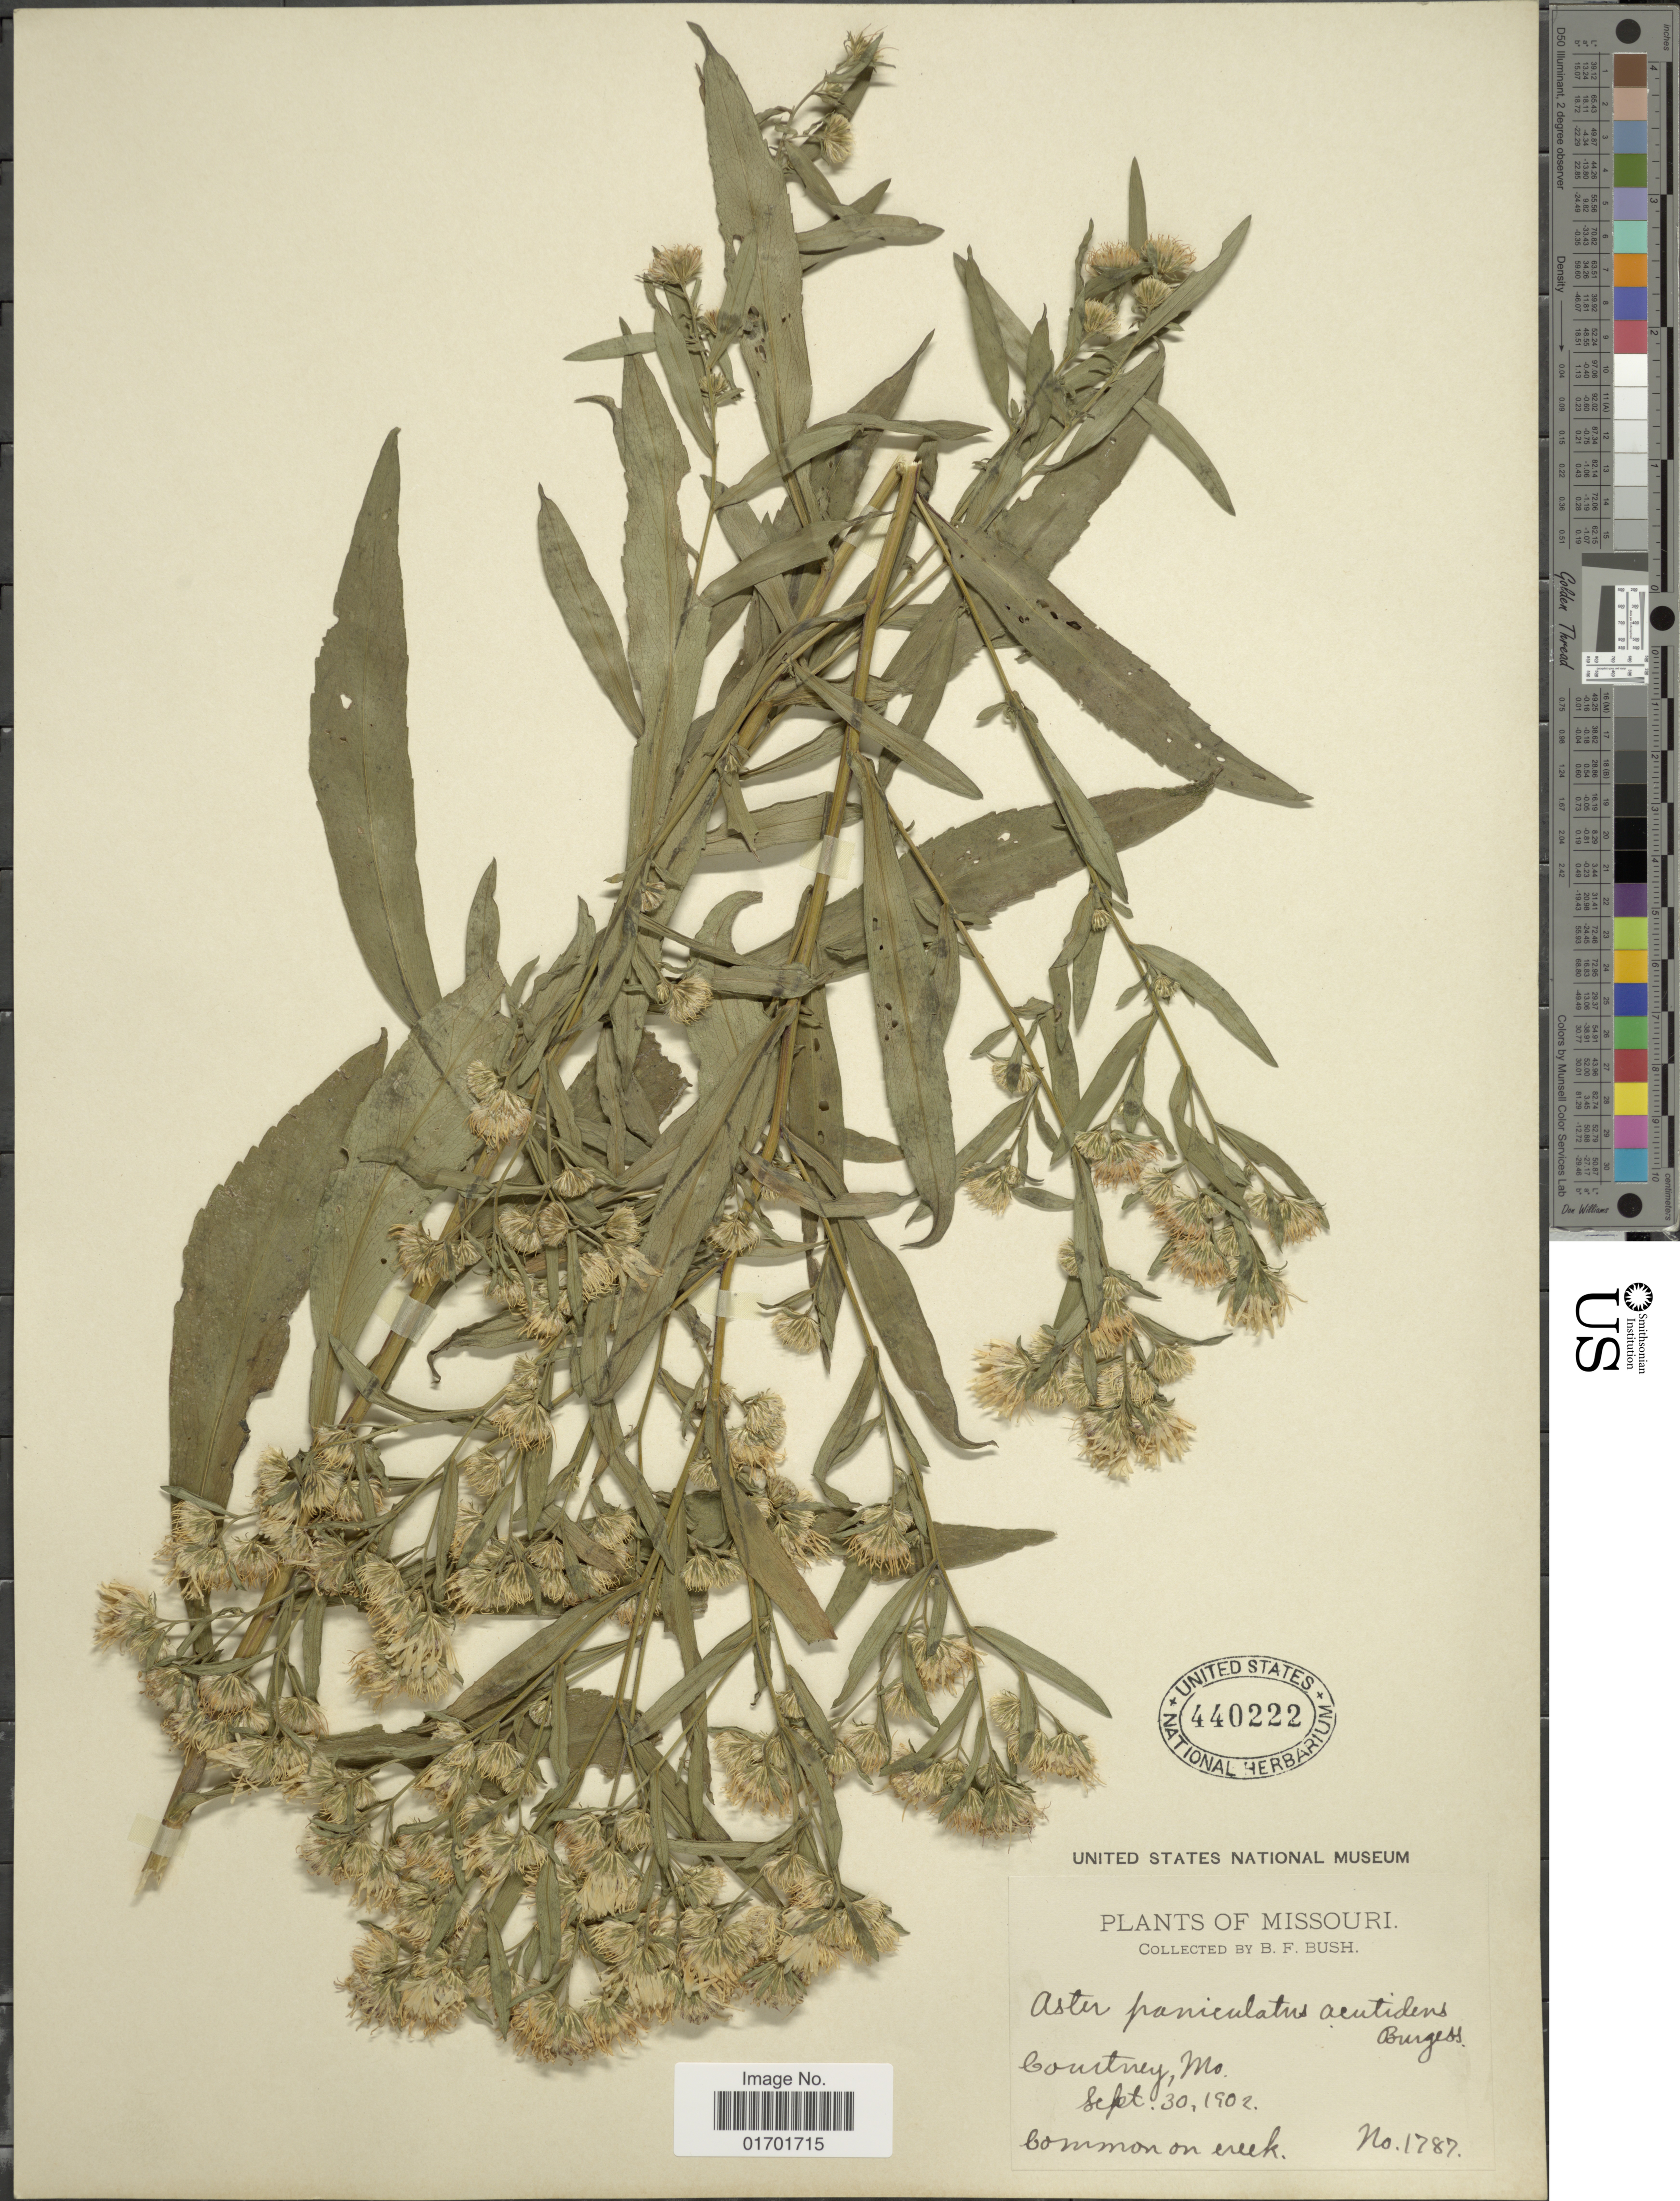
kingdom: Plantae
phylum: Tracheophyta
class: Magnoliopsida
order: Asterales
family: Asteraceae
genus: Symphyotrichum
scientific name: Symphyotrichum lanceolatum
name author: (Willd.) G.L. Nesom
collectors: B. F. Bush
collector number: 1787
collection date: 1902-09-30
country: United States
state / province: Missouri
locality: Courtney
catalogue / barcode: US 440222